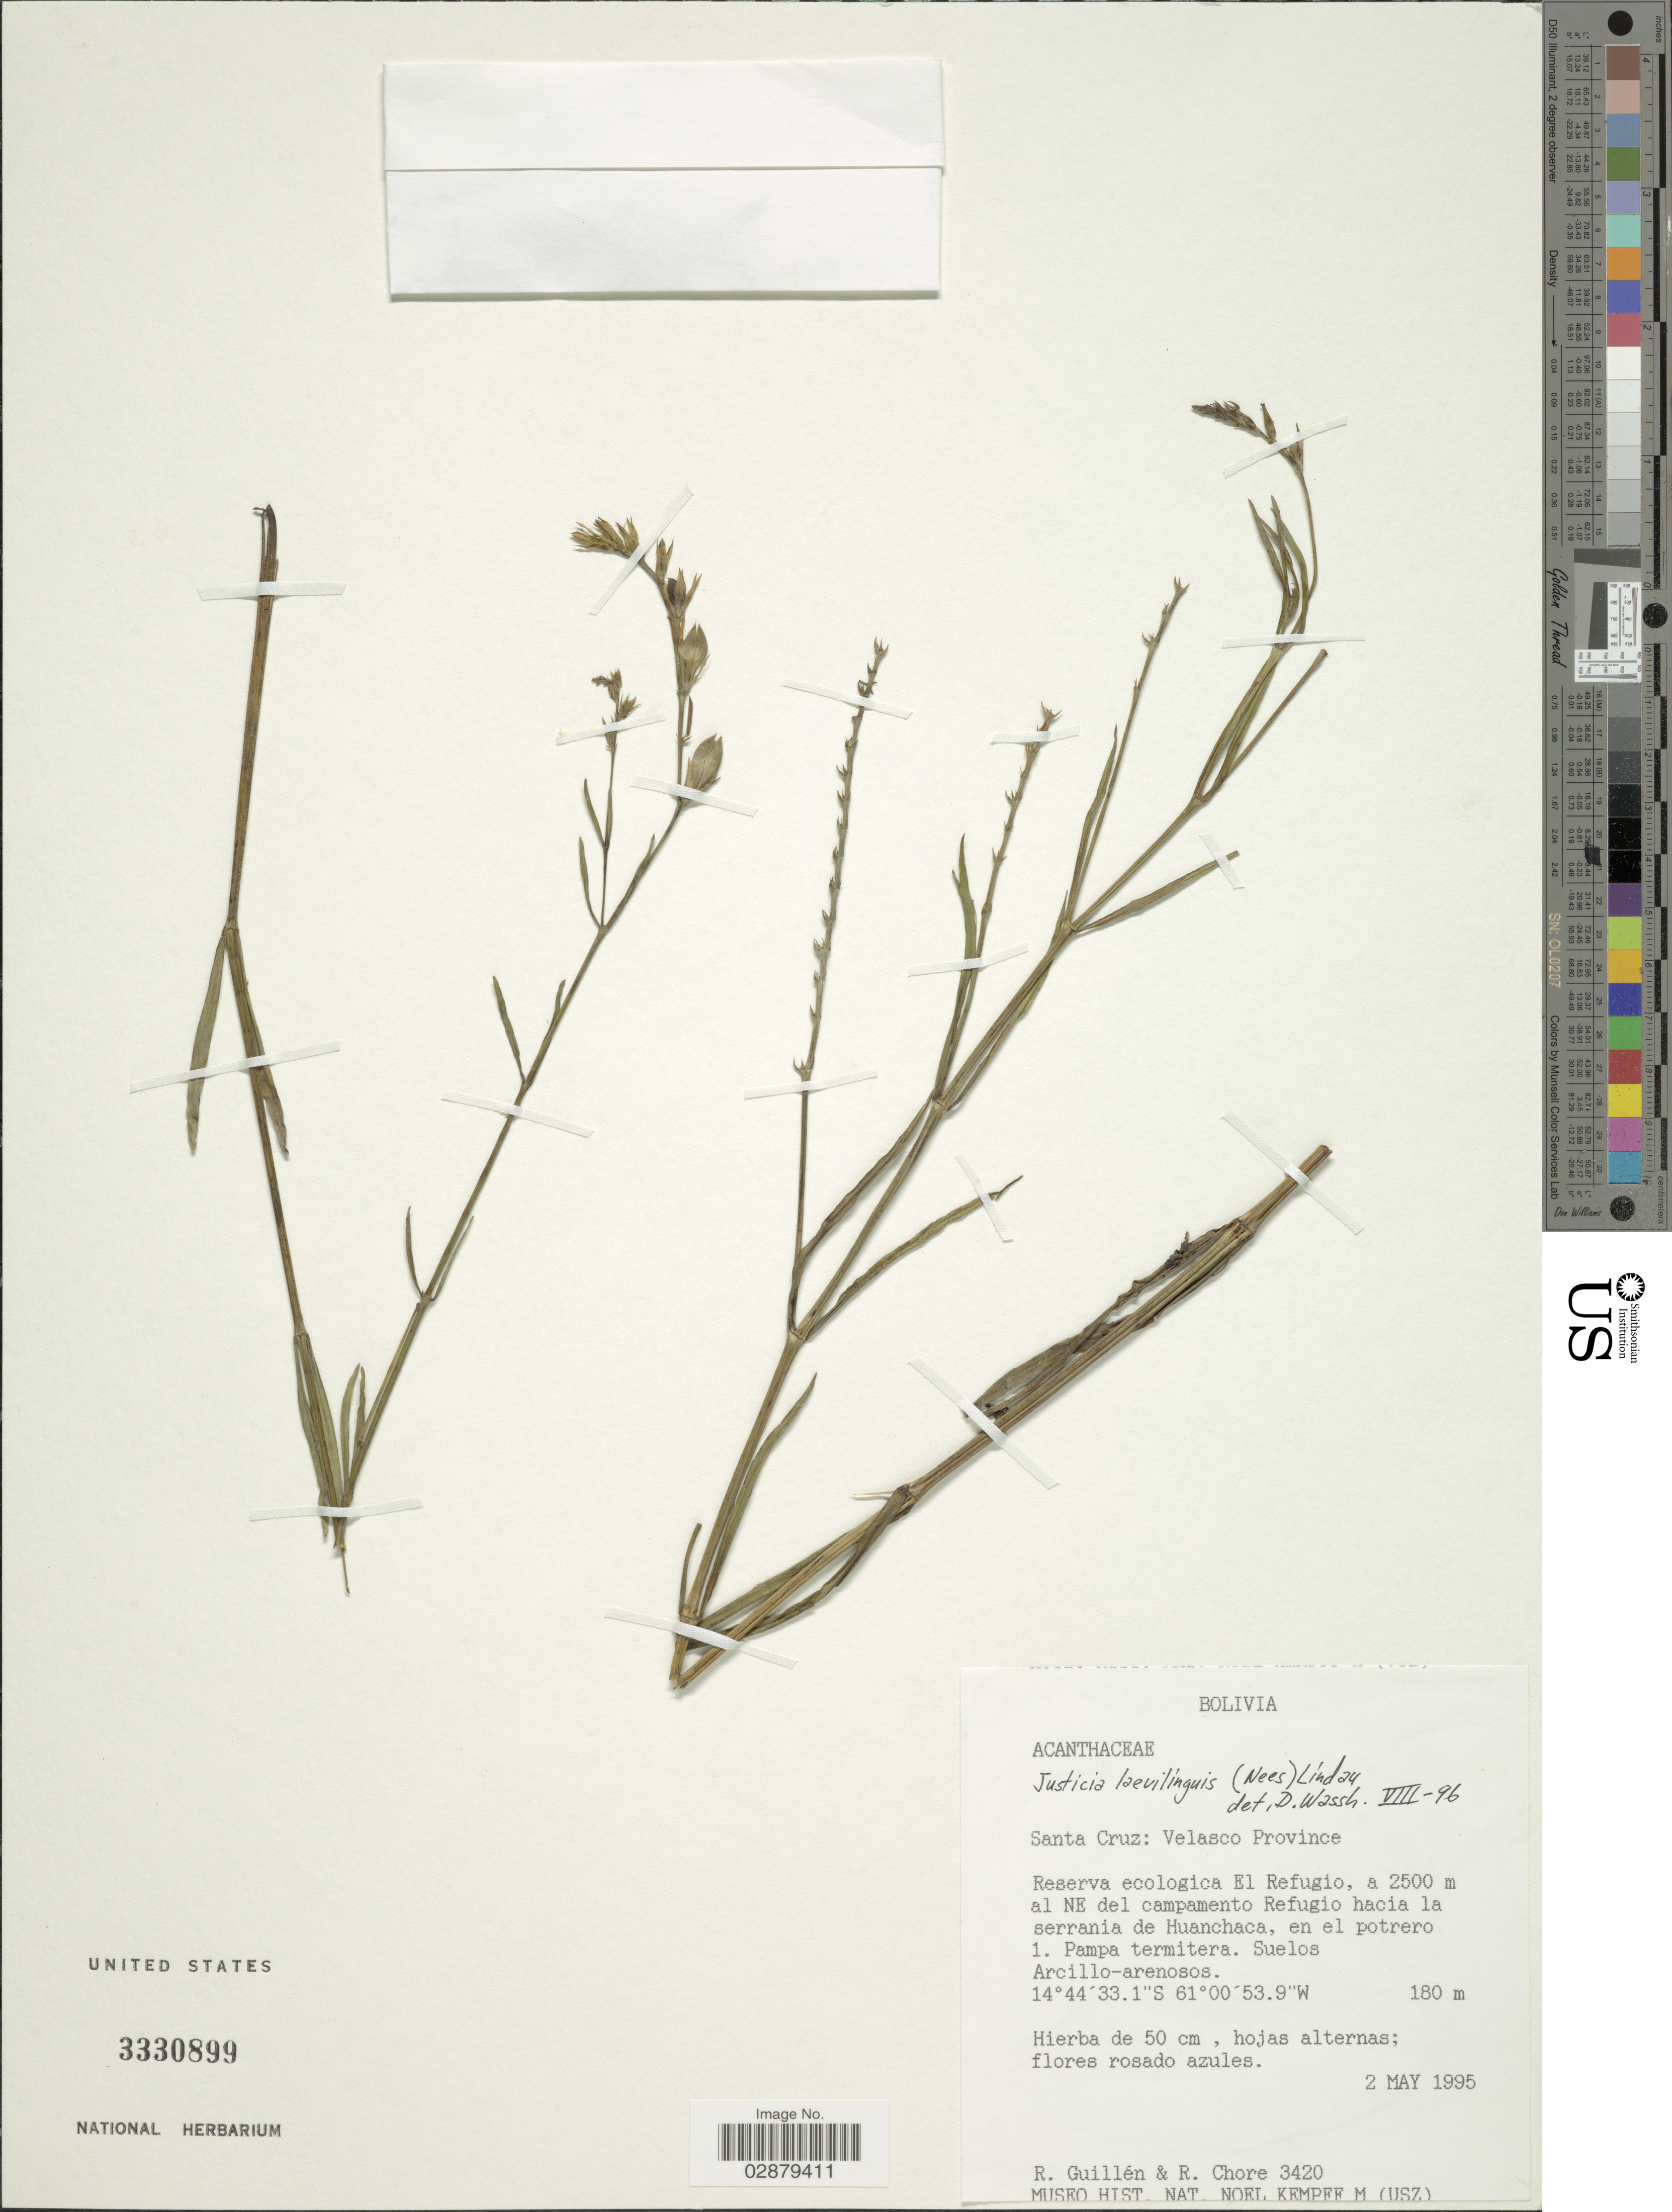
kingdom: Plantae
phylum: Tracheophyta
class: Magnoliopsida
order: Lamiales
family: Acanthaceae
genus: Justicia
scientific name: Justicia laevilinguis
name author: (Nees) Lindau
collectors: R. Guillen & R. Choré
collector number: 3420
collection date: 1995-05-02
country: Bolivia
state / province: Santa Cruz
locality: Velasco Province. Reserva ecologica El Refugio, a 2500 al NE del campamento to Refugio hacia la serrania de Huanchaca, en el potrero 1. Pampa termitera. Suelos Arcillo-arenosos.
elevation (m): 180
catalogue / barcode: US 3330899